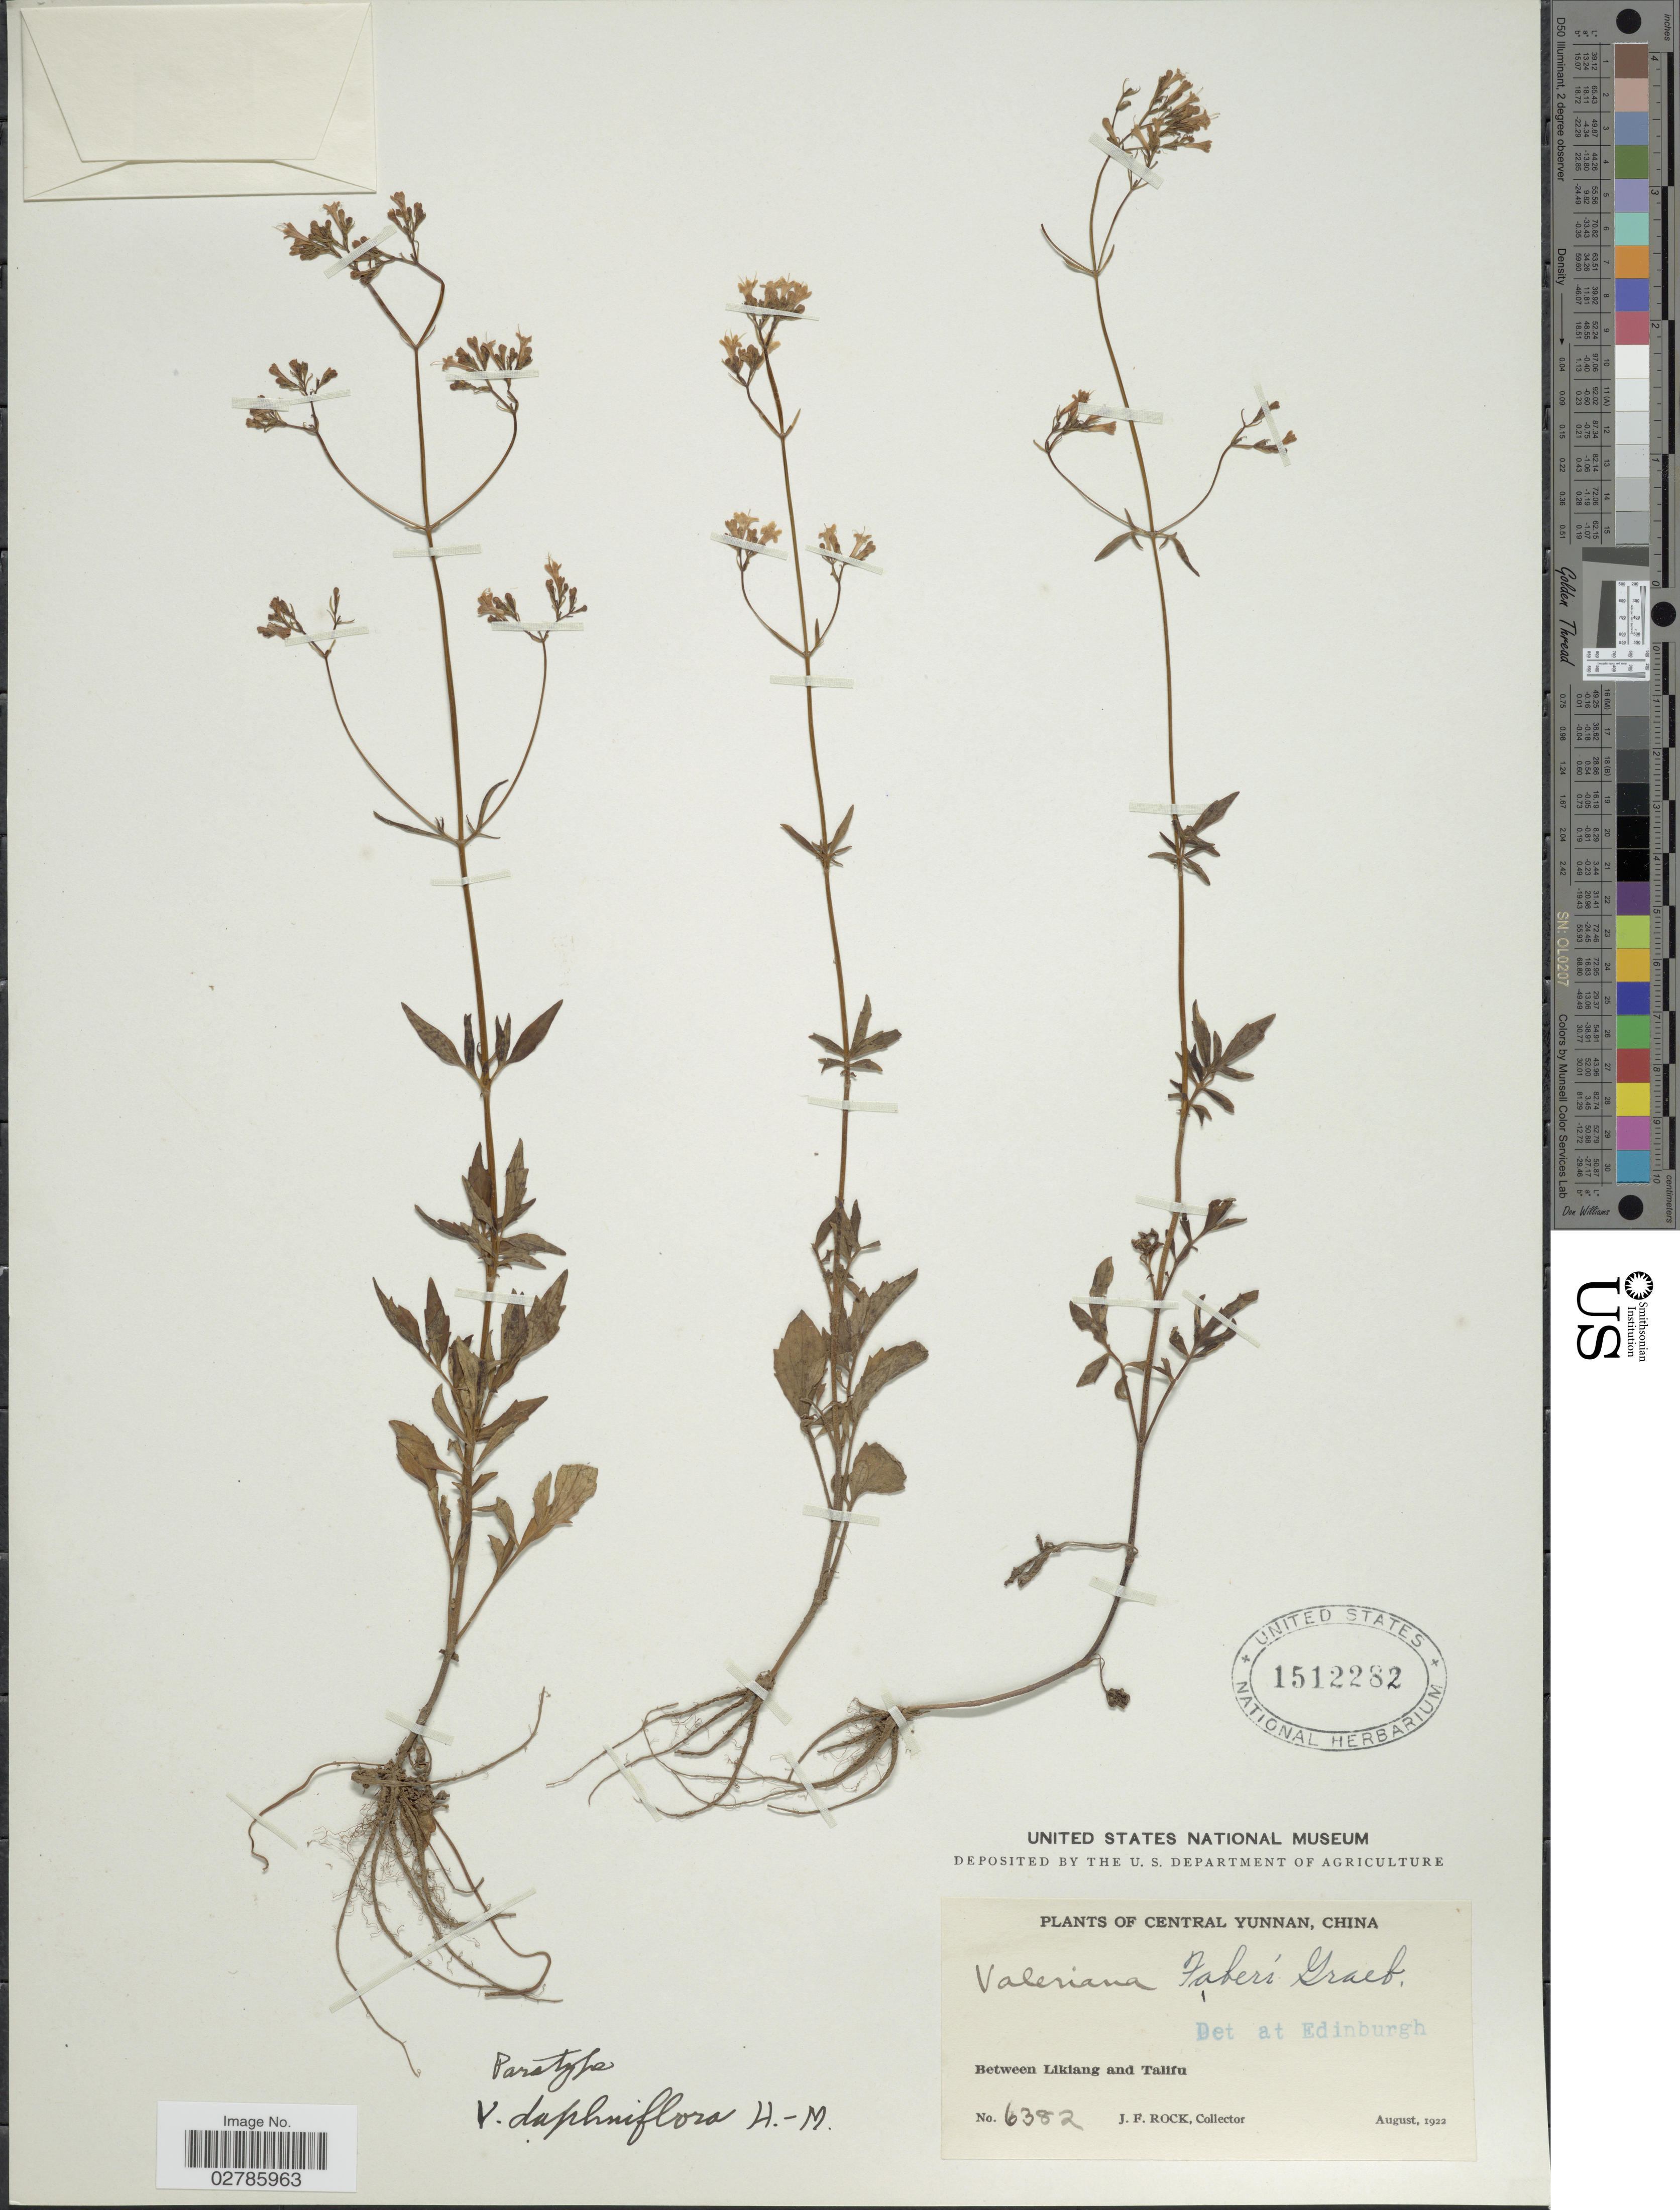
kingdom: Plantae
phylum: Tracheophyta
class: Magnoliopsida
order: Dipsacales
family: Caprifoliaceae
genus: Valeriana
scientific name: Valeriana daphniflora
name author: Hand.-Mazz.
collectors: J. Rock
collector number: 6382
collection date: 1922-08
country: China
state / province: Yunnan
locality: Central Yunnan. Between Likiang and Talifu.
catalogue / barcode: US 1512282